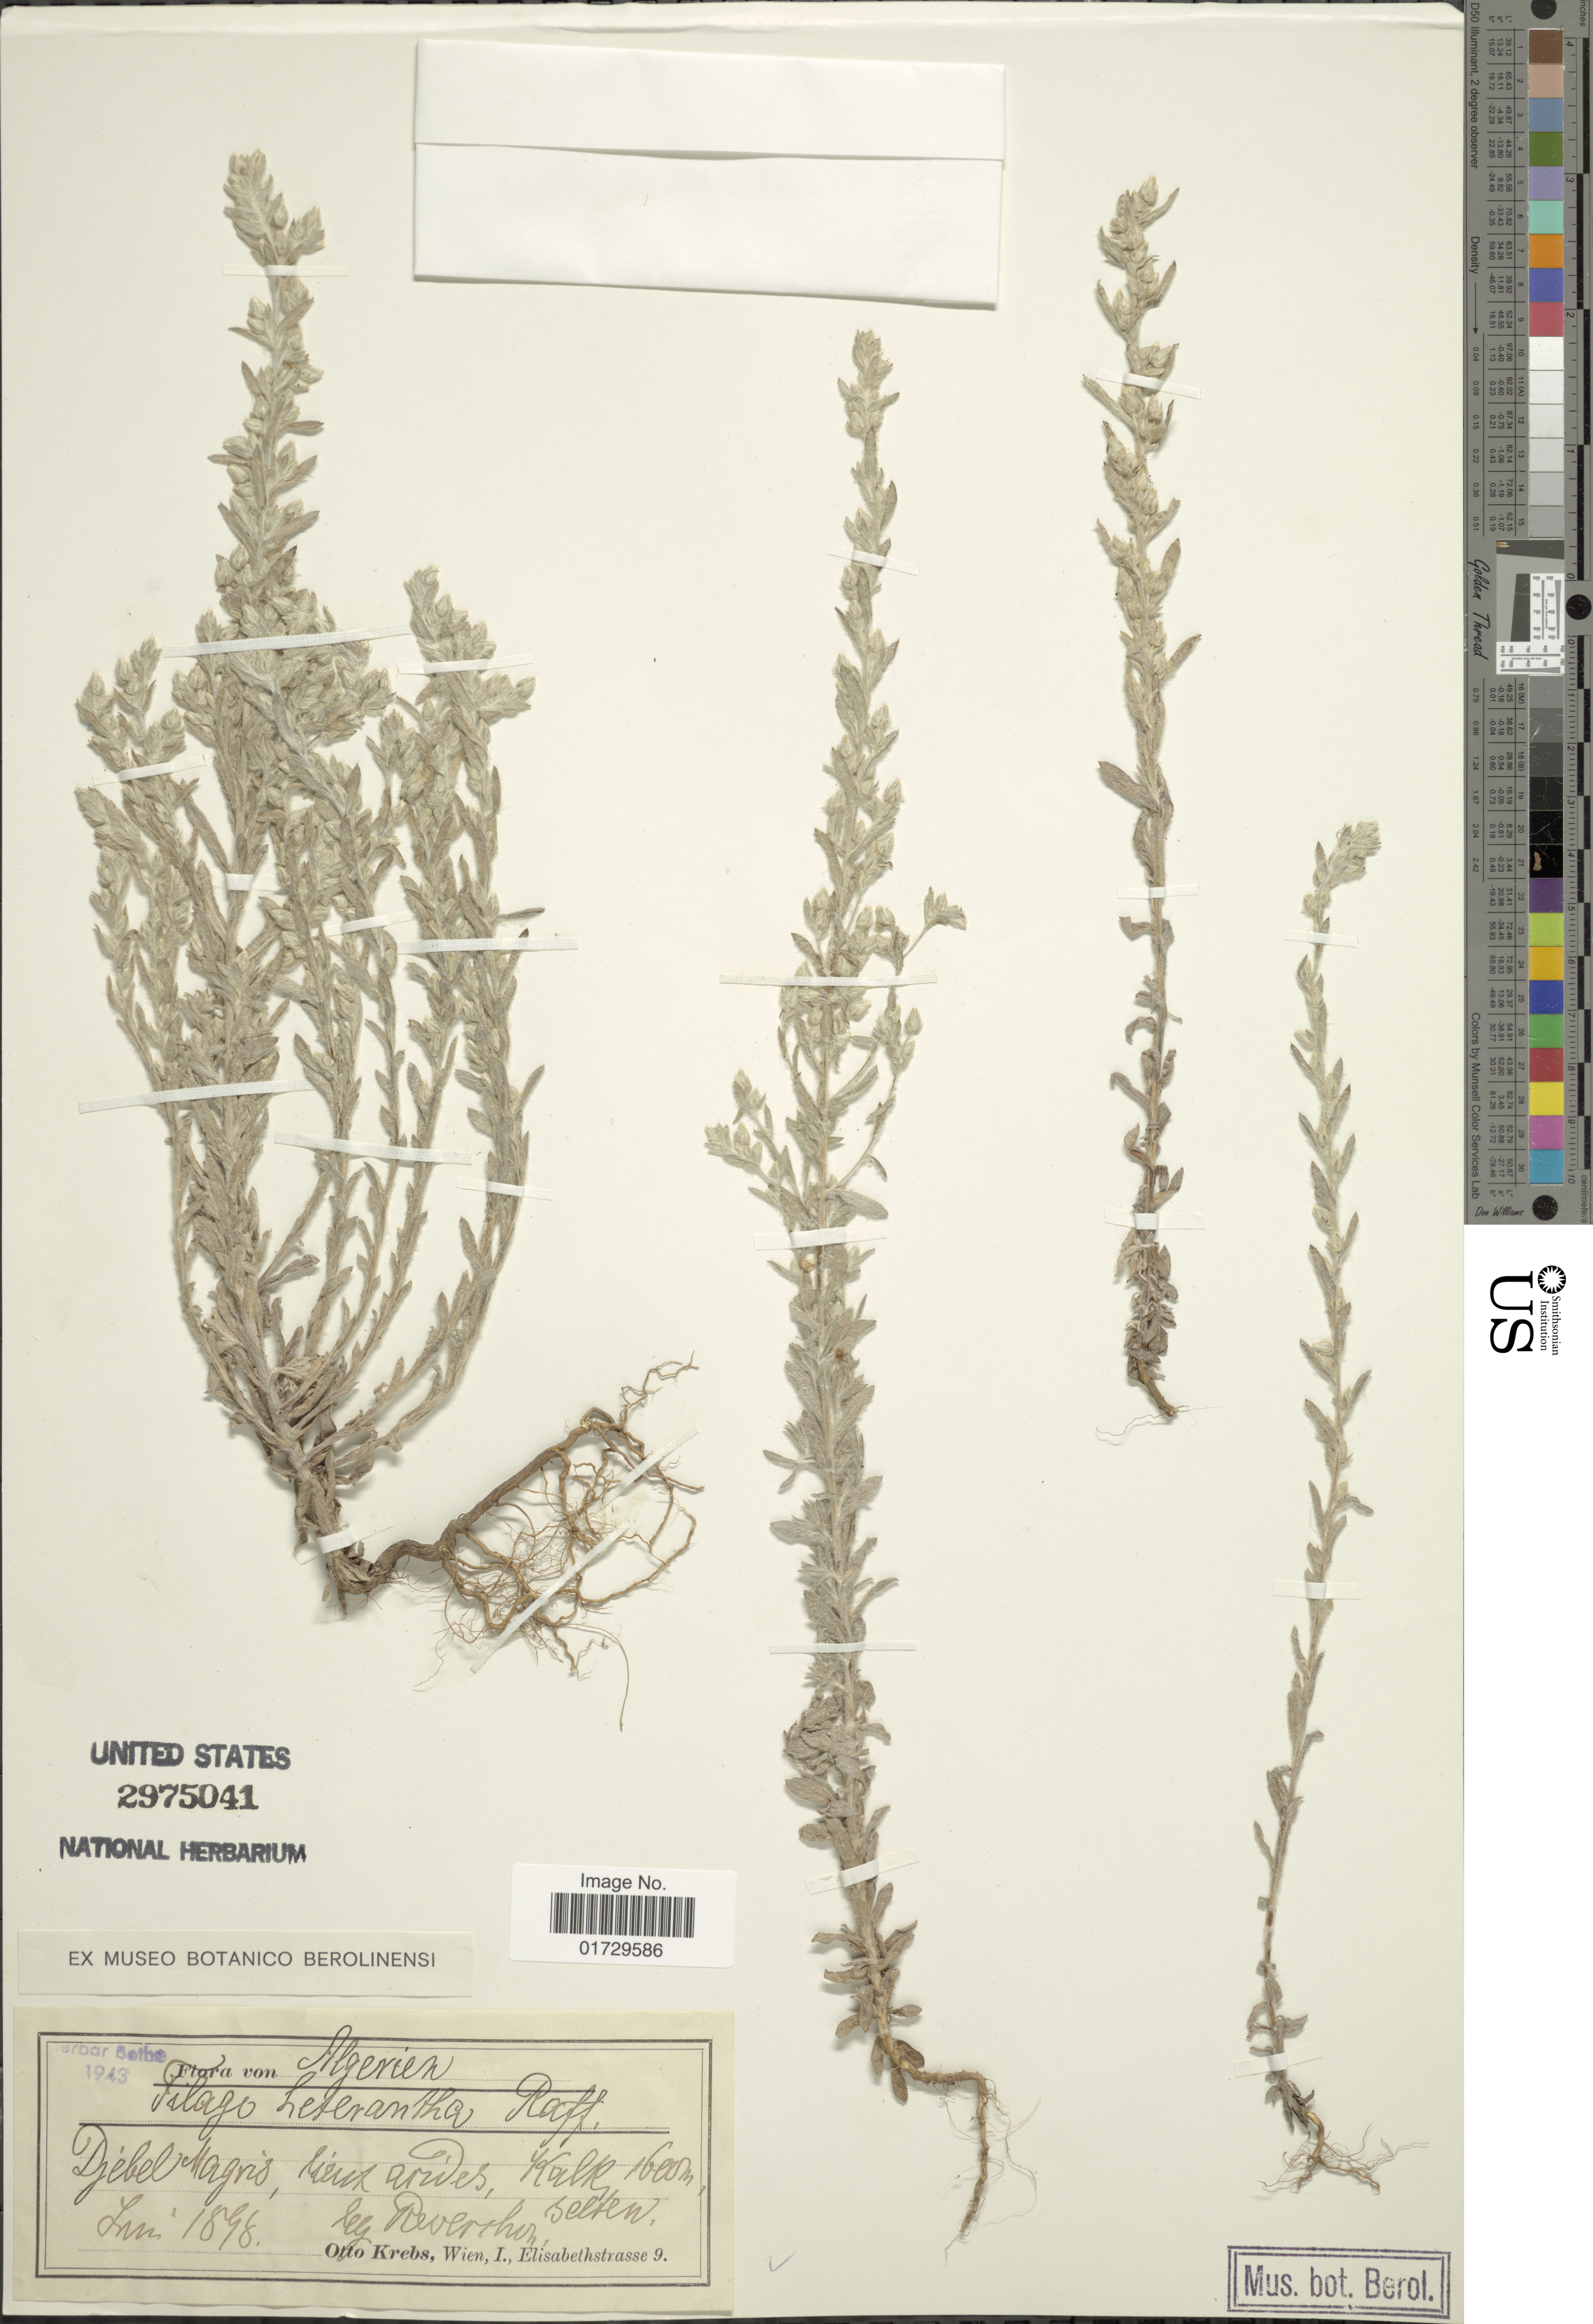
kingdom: Plantae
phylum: Tracheophyta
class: Magnoliopsida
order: Asterales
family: Asteraceae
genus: Filago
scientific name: Filago heterantha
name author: (Raf.) Gussone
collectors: -. Reverchon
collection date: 1898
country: Algeria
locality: Algerien, Djebel Magris, Lieux arides, Kalk.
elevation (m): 1600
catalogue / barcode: US 2975041